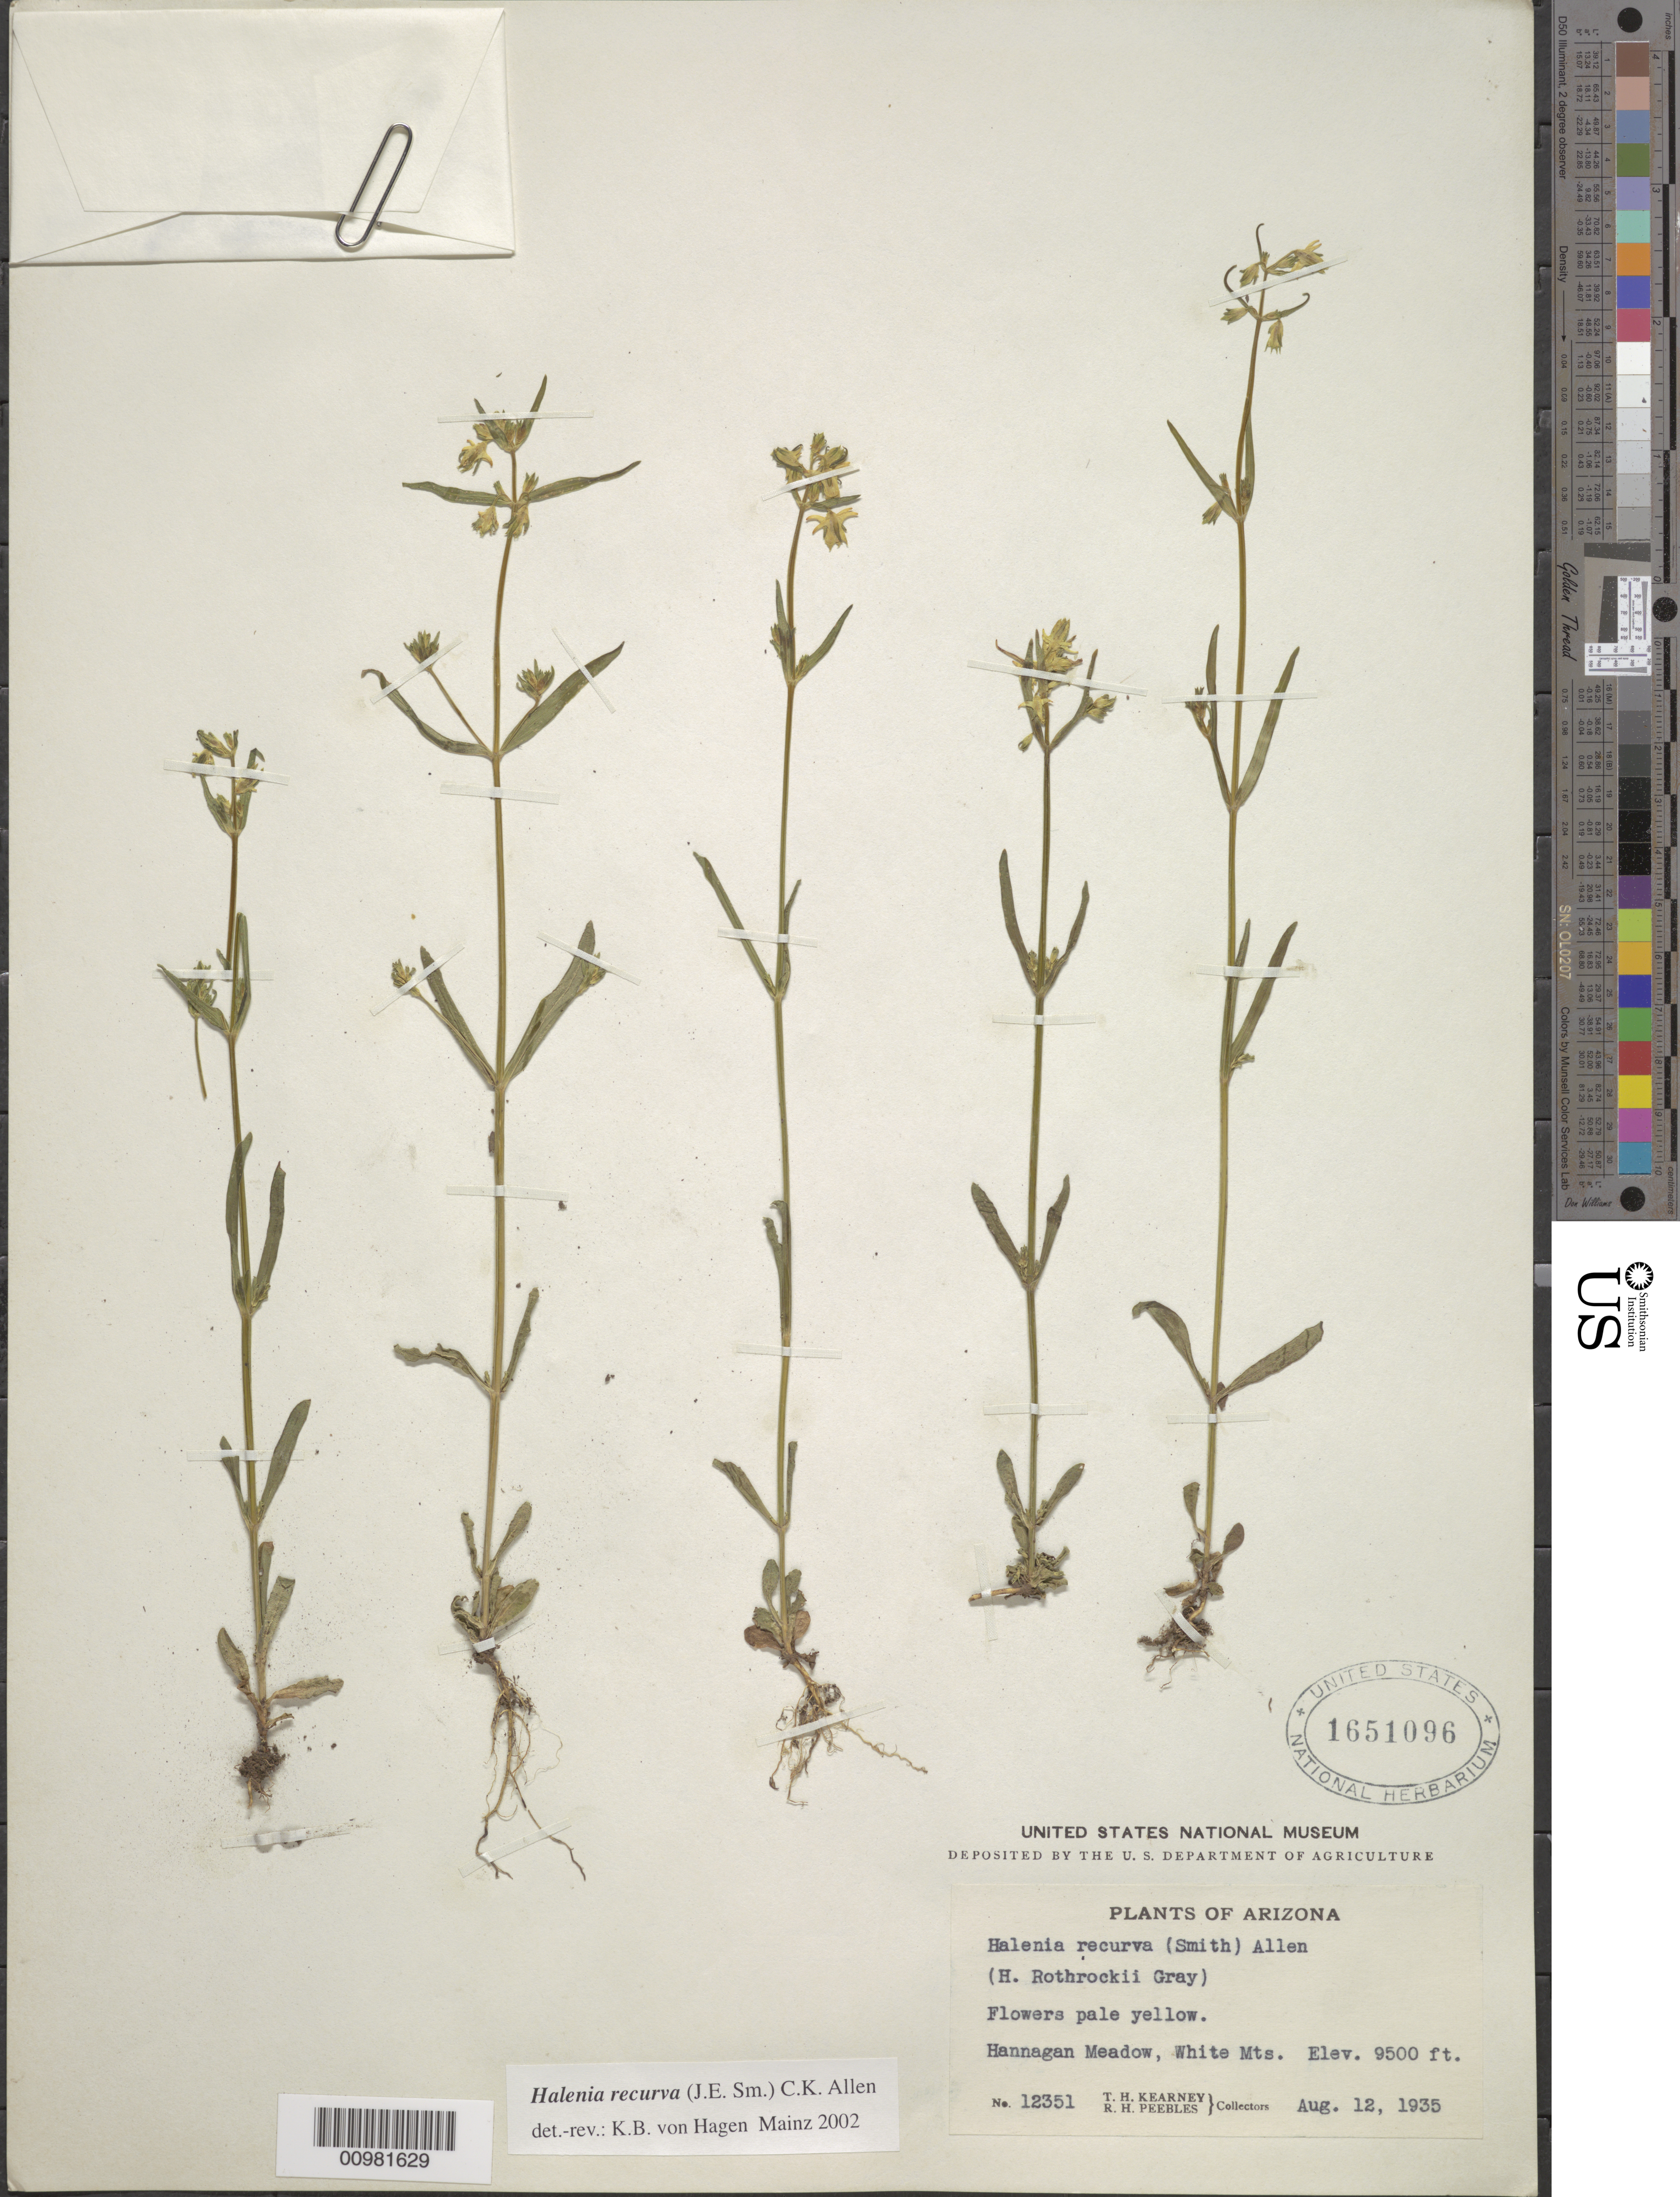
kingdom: Plantae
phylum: Tracheophyta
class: Magnoliopsida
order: Gentianales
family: Gentianaceae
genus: Halenia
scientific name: Halenia recurva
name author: (Sm.) C.K. Allen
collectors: T. H. Kearney & R. H. Peebles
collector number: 12351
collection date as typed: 12 Aug 1935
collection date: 1935-08-12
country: United States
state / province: Arizona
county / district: Apache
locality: White Mts, Hannagan Meadow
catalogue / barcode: US 1651096